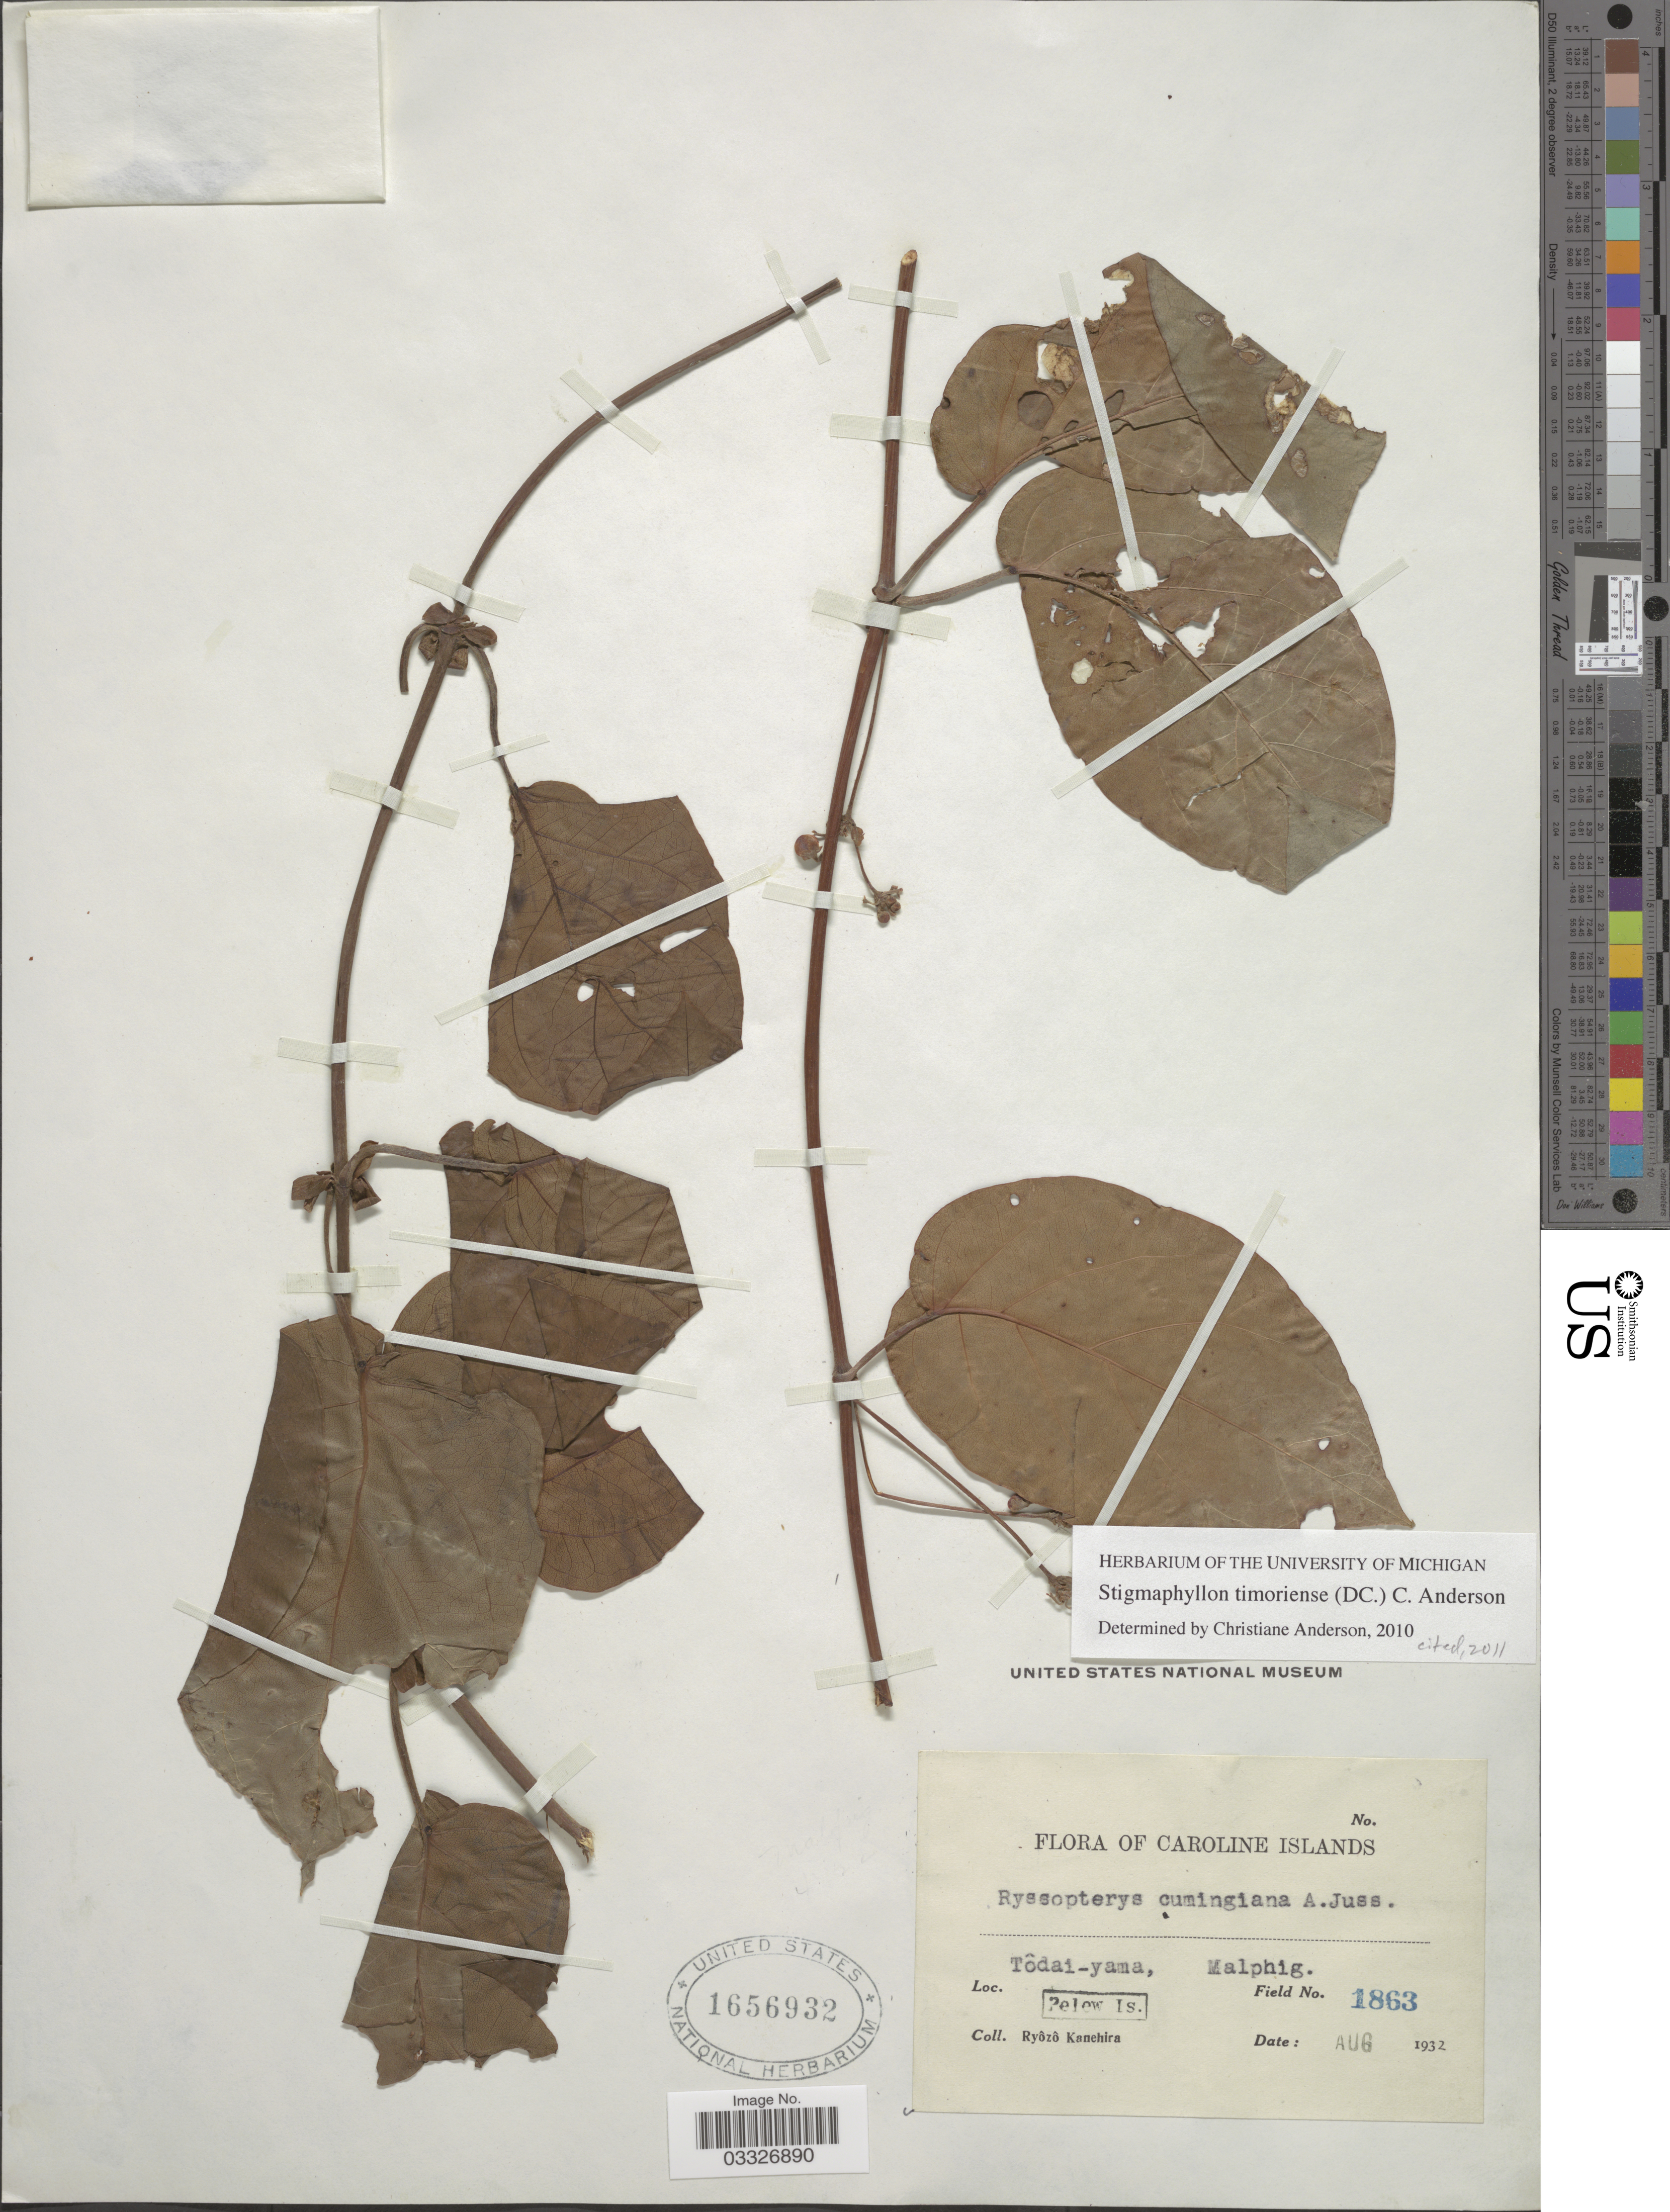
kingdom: Plantae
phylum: Tracheophyta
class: Magnoliopsida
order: Malpighiales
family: Malpighiaceae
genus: Stigmaphyllon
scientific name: Stigmaphyllon timoriense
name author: (DC.) C.E. Anderson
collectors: R. Kanehira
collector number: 1863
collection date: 1932-08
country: Kiribati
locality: Caroline Islands. Tôdai-yama, Belew Is.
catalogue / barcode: US 1656932